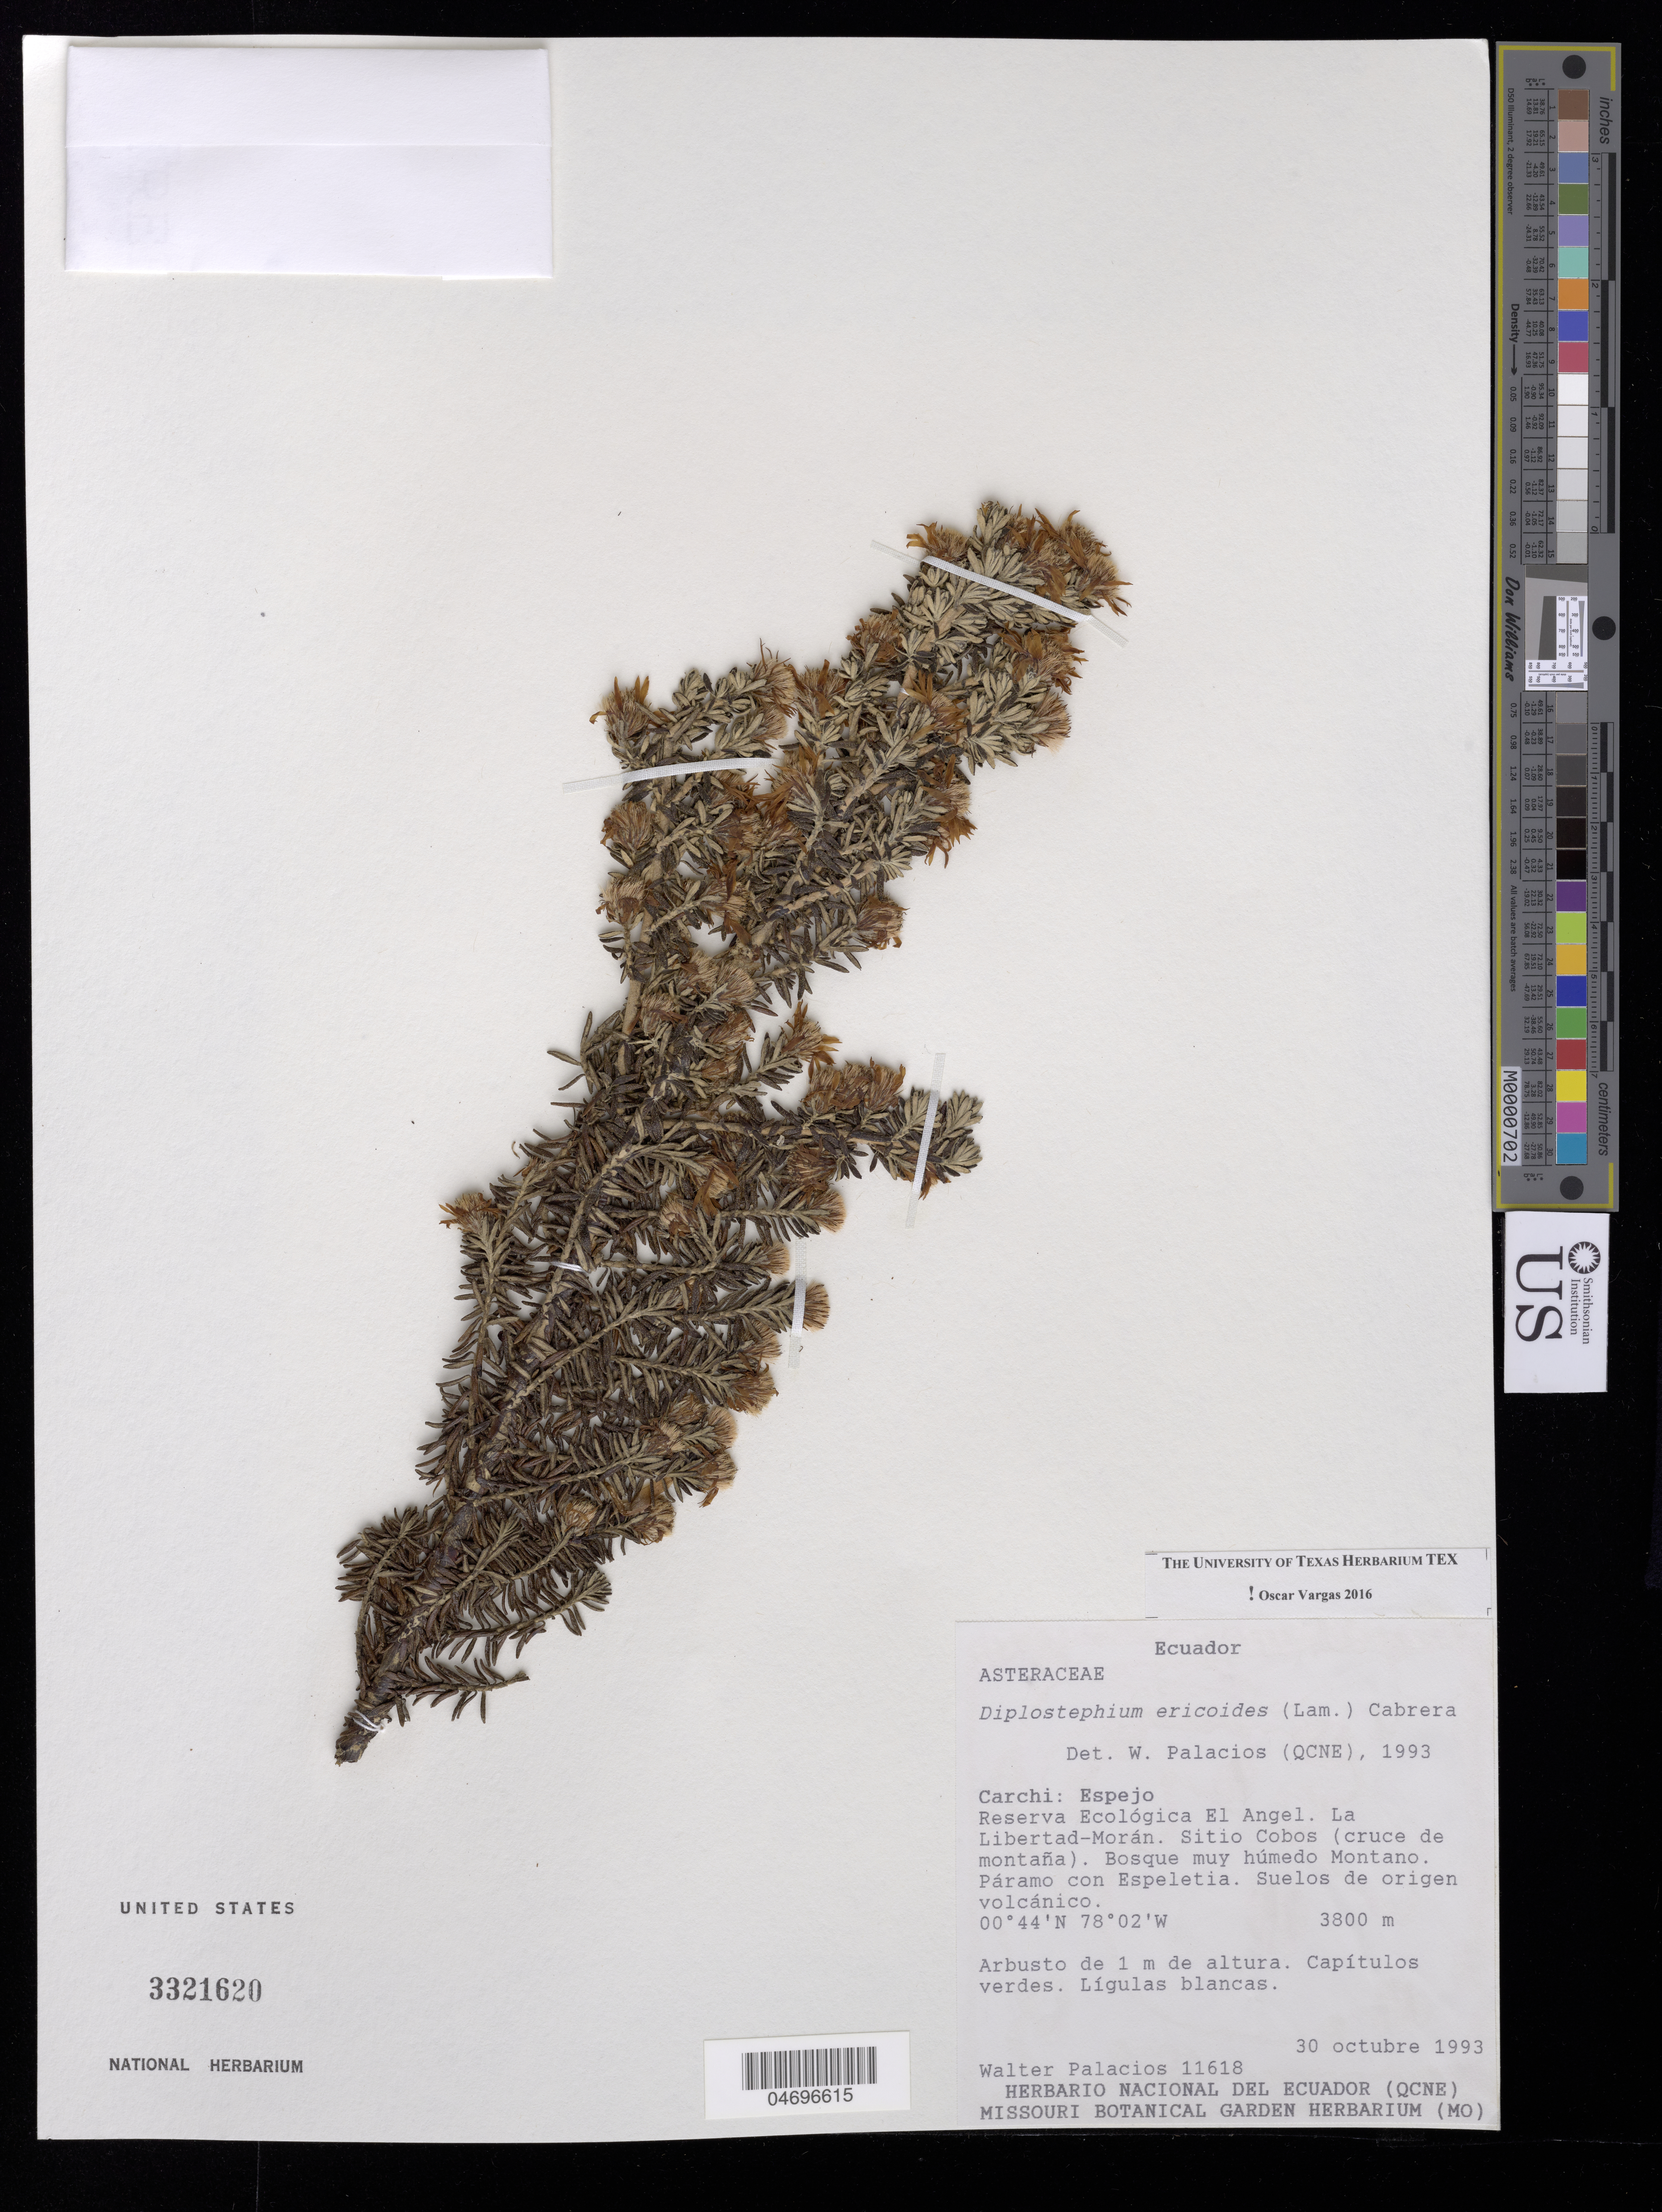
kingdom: Plantae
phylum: Tracheophyta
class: Magnoliopsida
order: Asterales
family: Asteraceae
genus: Diplostephium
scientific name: Diplostephium ericoides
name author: (Lam.) Cabrera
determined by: Vargas, Oscar M.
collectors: W. Palacios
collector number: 11618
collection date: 1993-10-30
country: Ecuador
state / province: Carchi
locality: Carchi: Espejo. Reserva Ecológijca El Angel. Libertad-Morán. El Salado. Bosque muy húmedo Montano. Páramo con Espeletia, con manchas de bosques. Suelos de origen volcánico.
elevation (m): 3800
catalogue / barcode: US 3321620